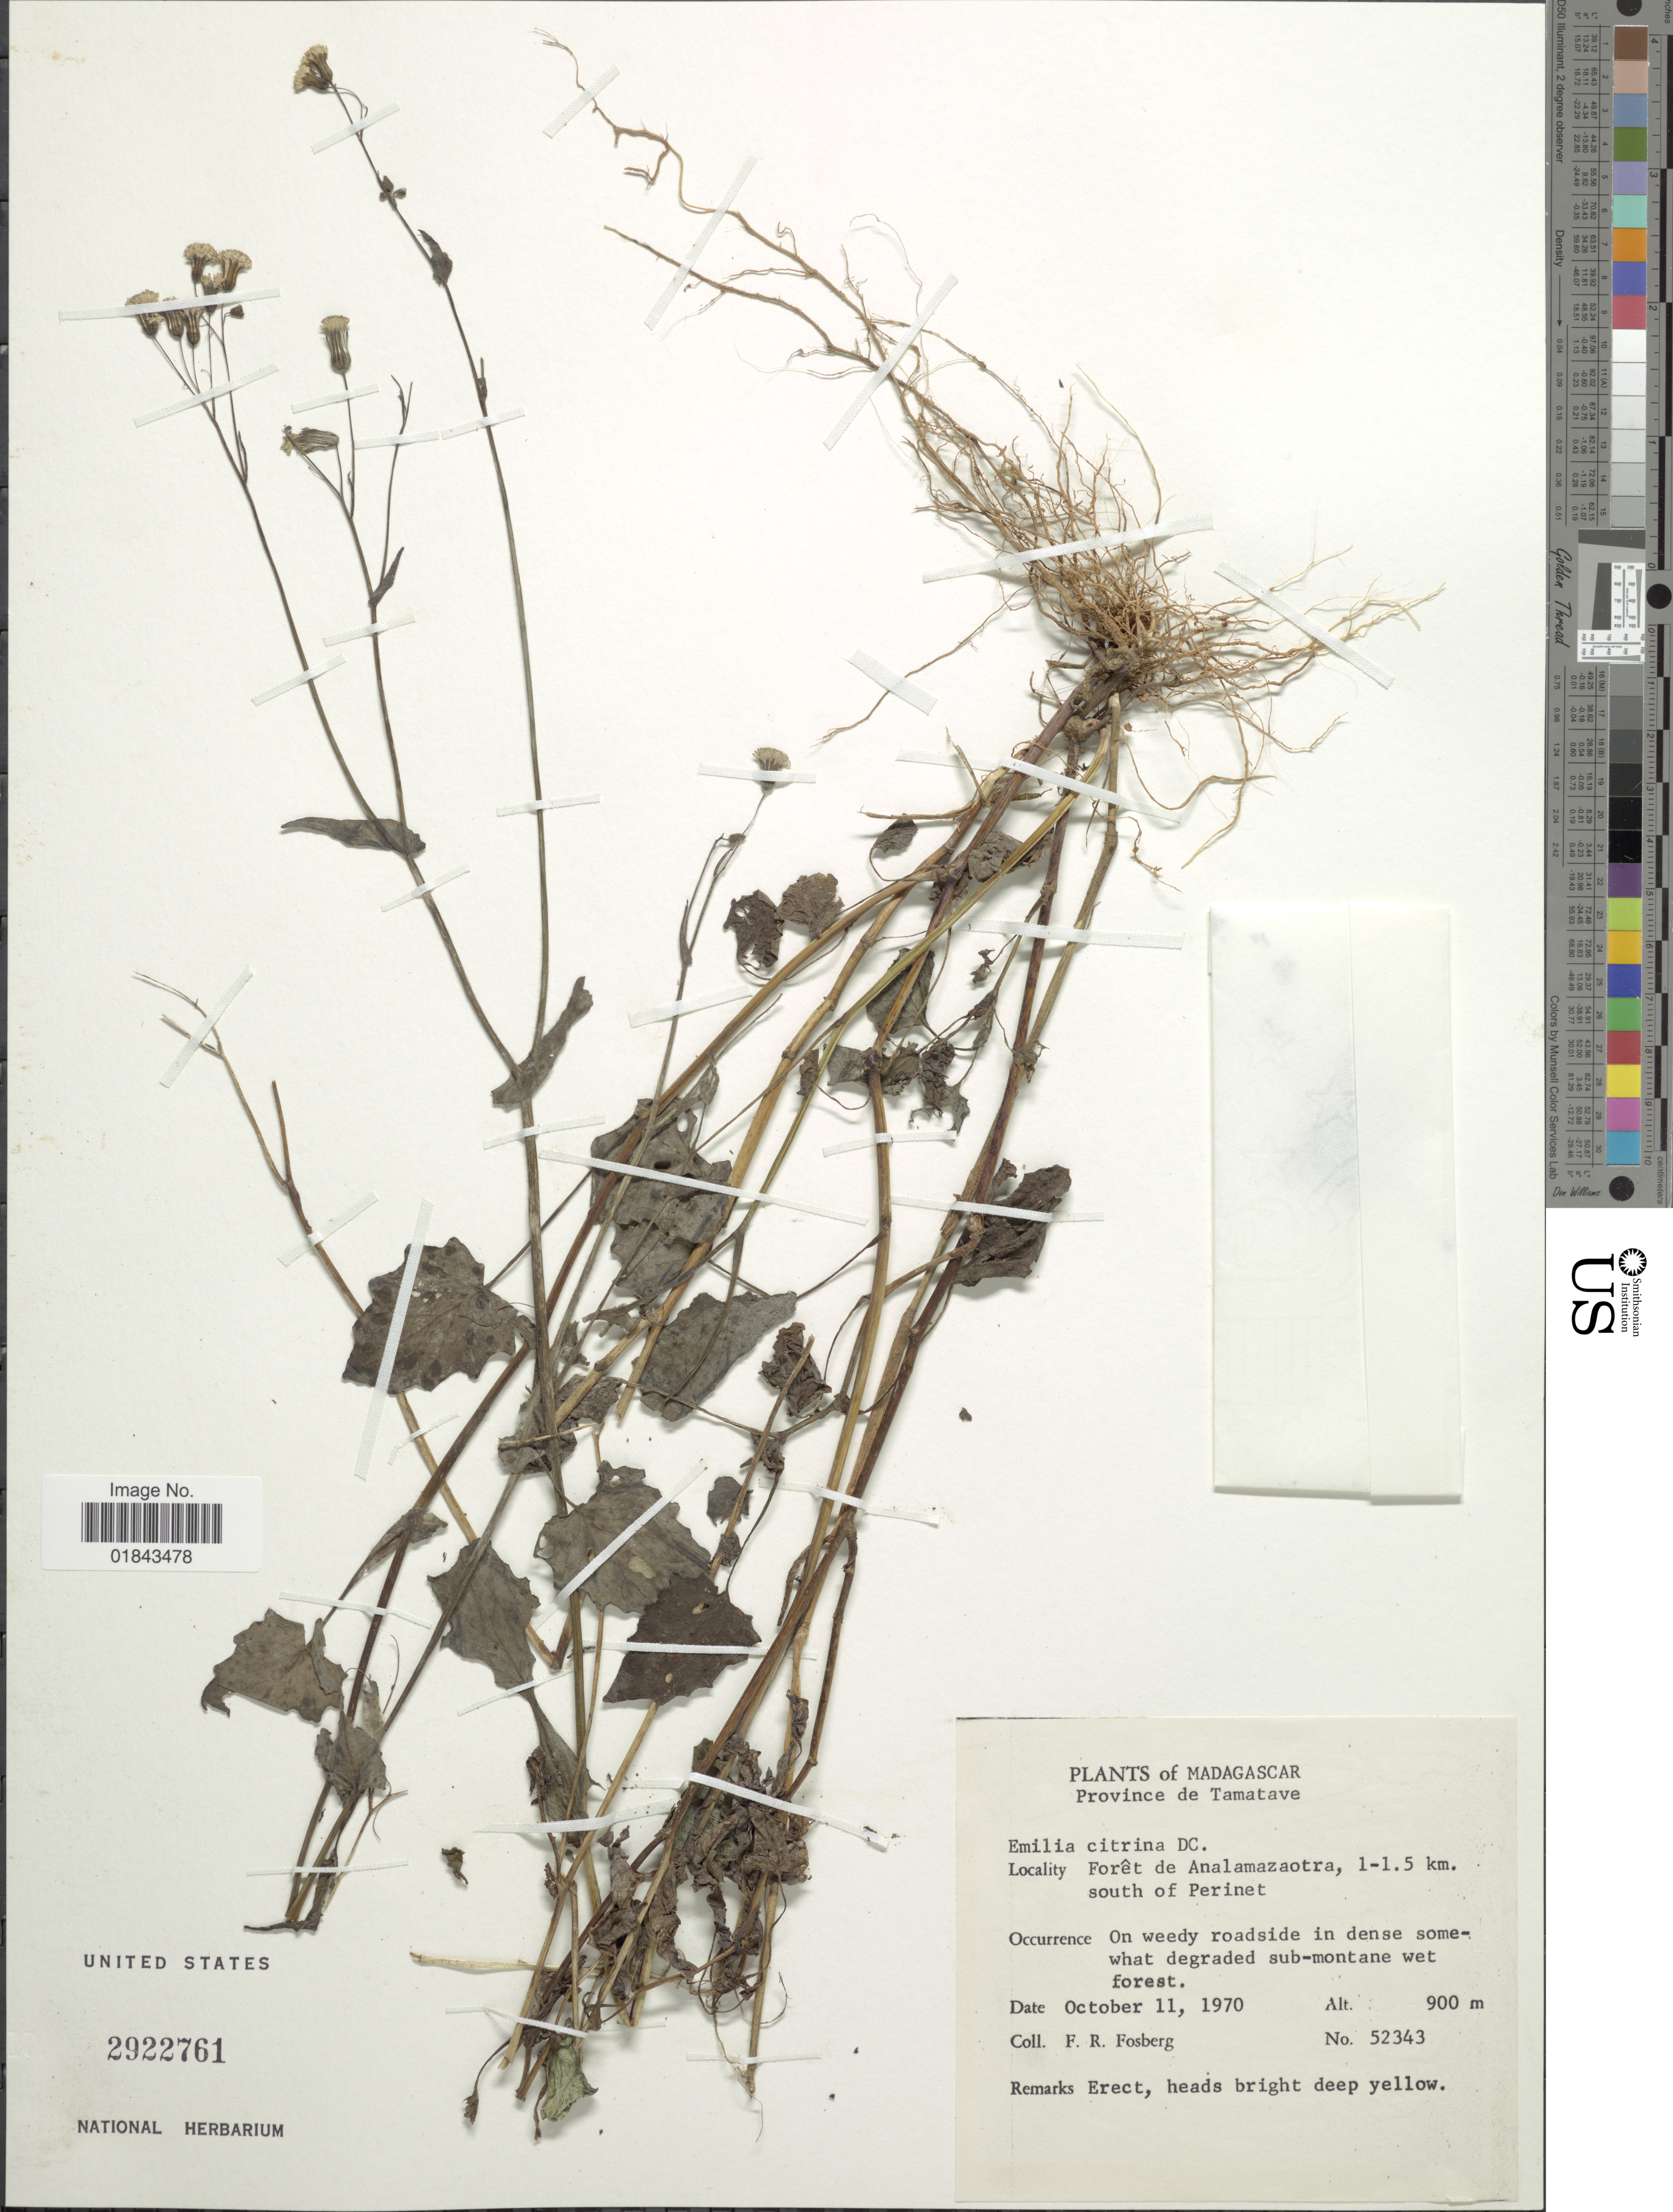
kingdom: Plantae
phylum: Tracheophyta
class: Magnoliopsida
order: Asterales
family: Asteraceae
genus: Emilia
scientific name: Emilia citrina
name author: DC.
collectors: F. R. Fosberg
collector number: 52343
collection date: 1970-10-11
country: Madagascar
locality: Province de Tamatave, Foret de Analamazaotra, 1-1.5 km. south of Perinet, on weedy roadside.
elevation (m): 900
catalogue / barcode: US 2922761